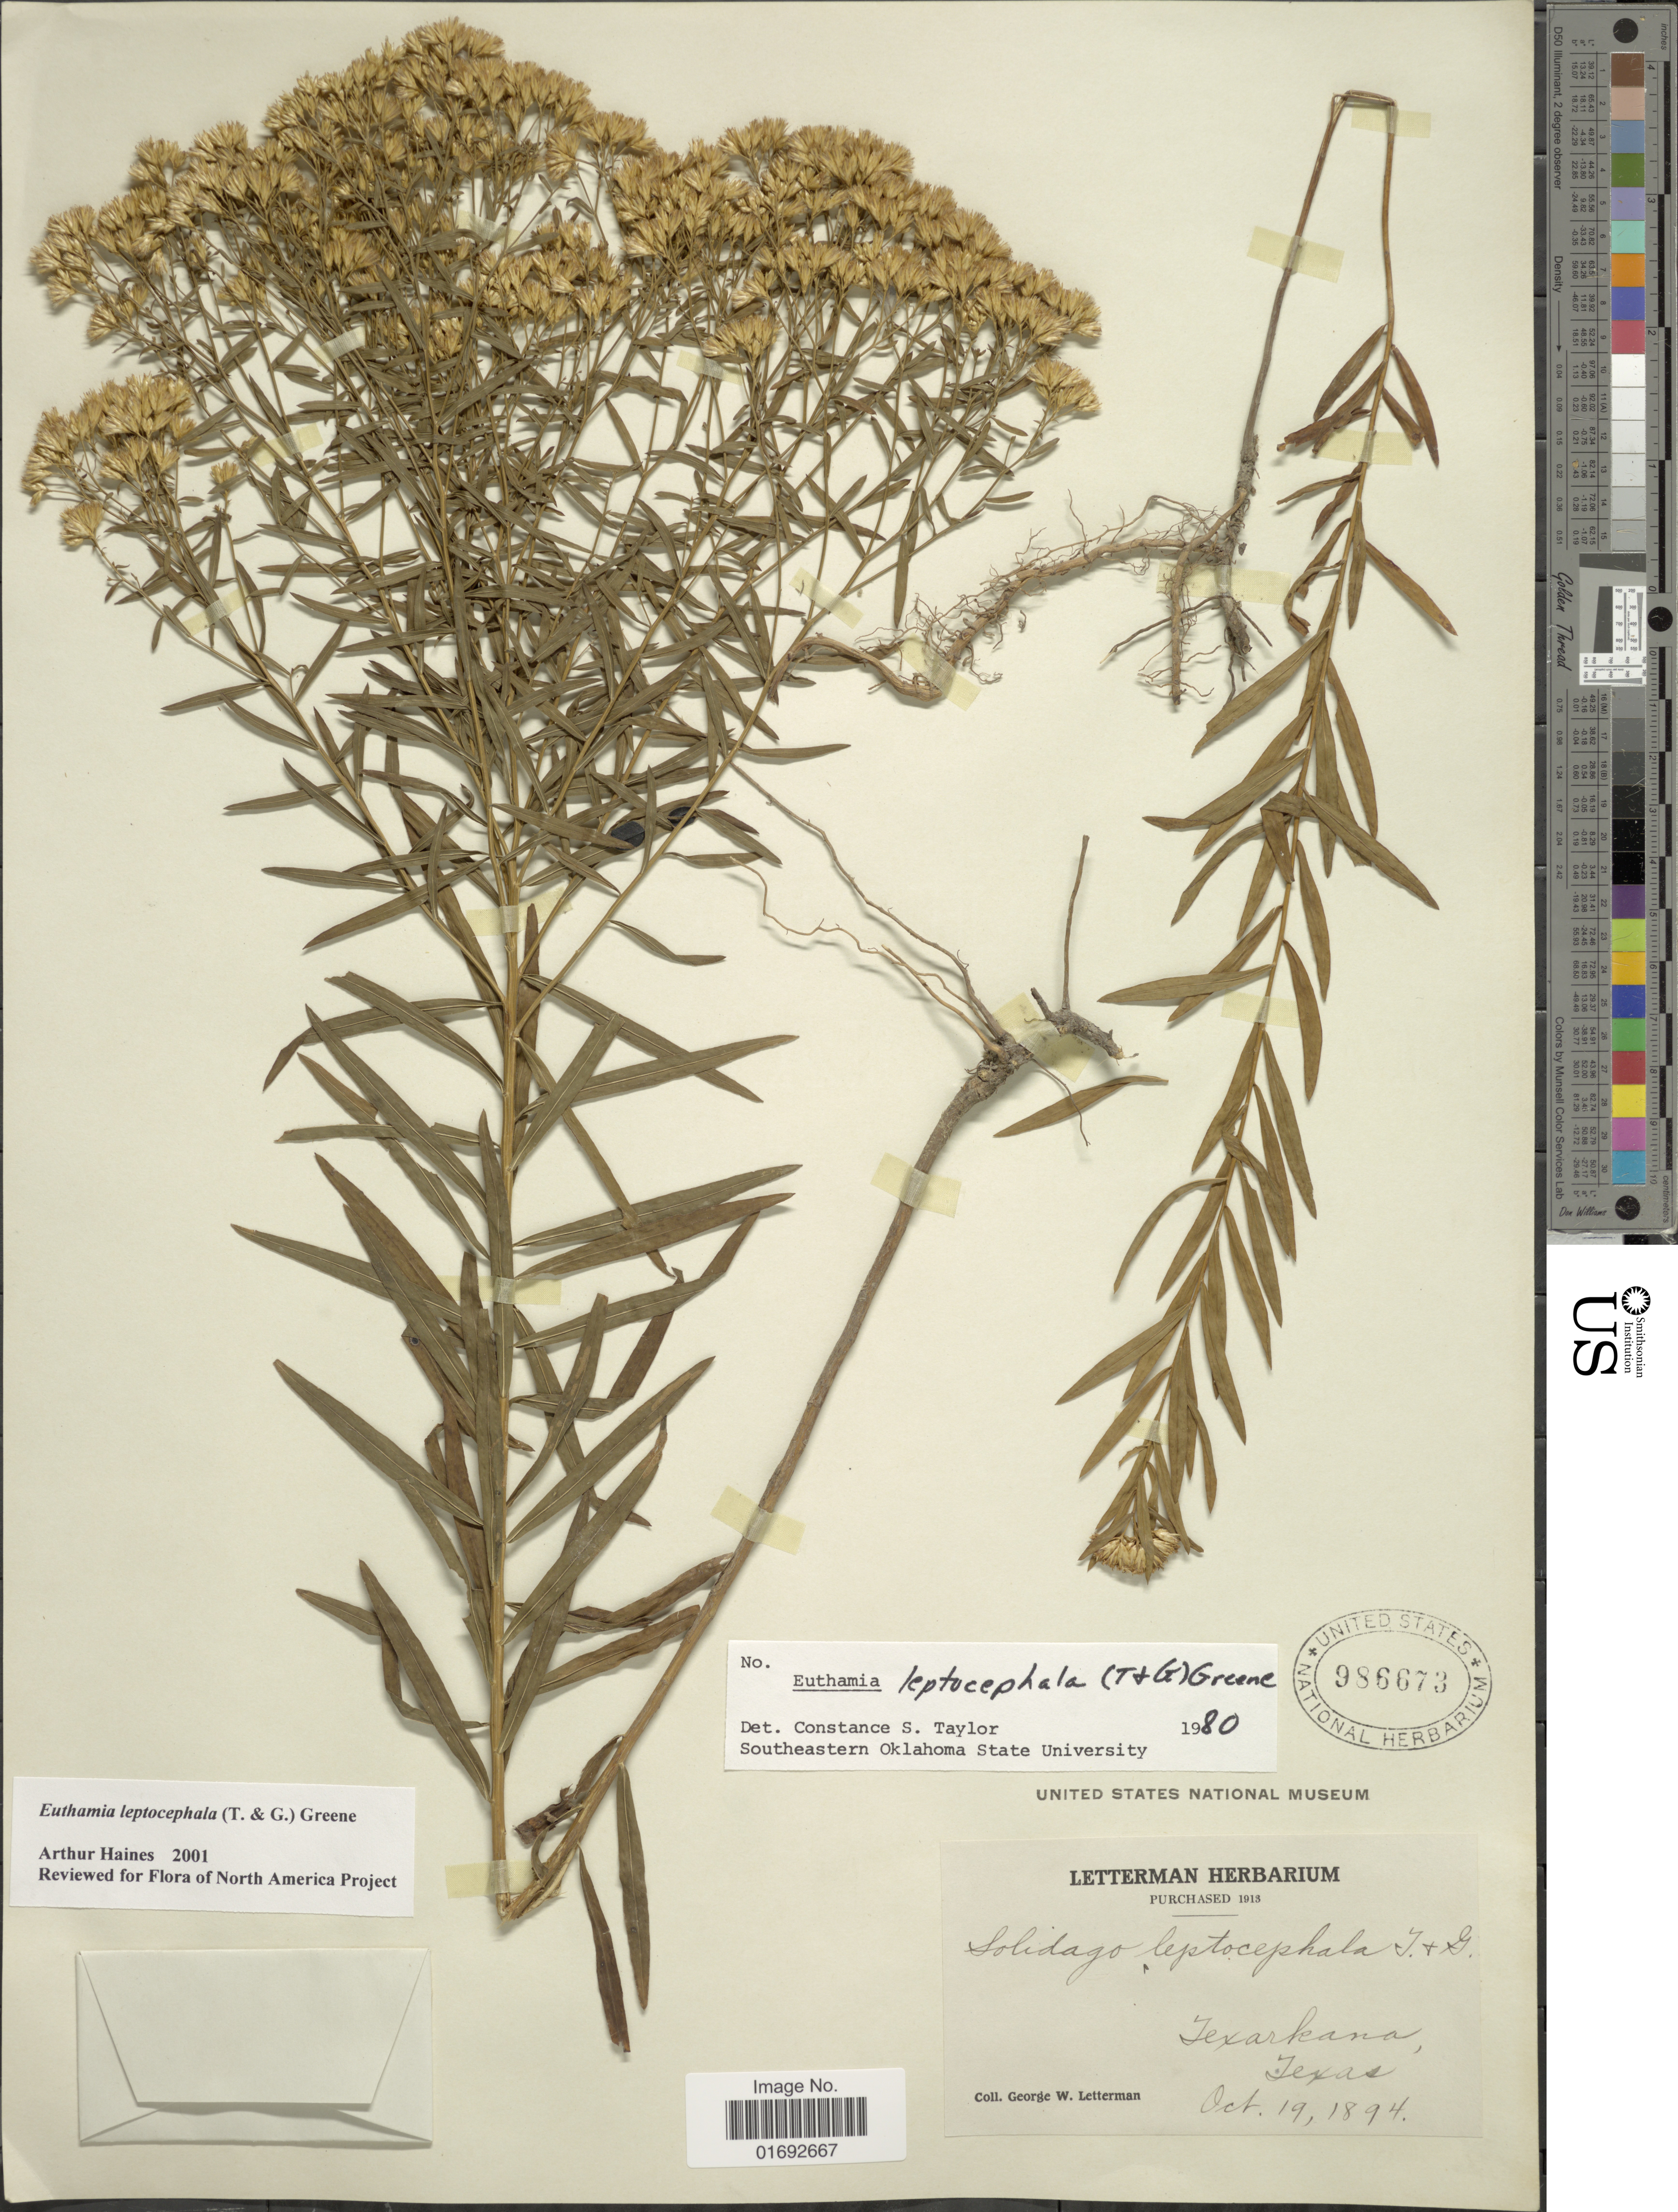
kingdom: Plantae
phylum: Tracheophyta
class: Magnoliopsida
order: Asterales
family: Asteraceae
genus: Euthamia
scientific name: Euthamia leptocephala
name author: (Torr. & A. Gray) Greene ex Porter & Britton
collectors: G. W. Letterman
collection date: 1894-10-19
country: United States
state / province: Texas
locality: Texarkana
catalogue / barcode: US 986673